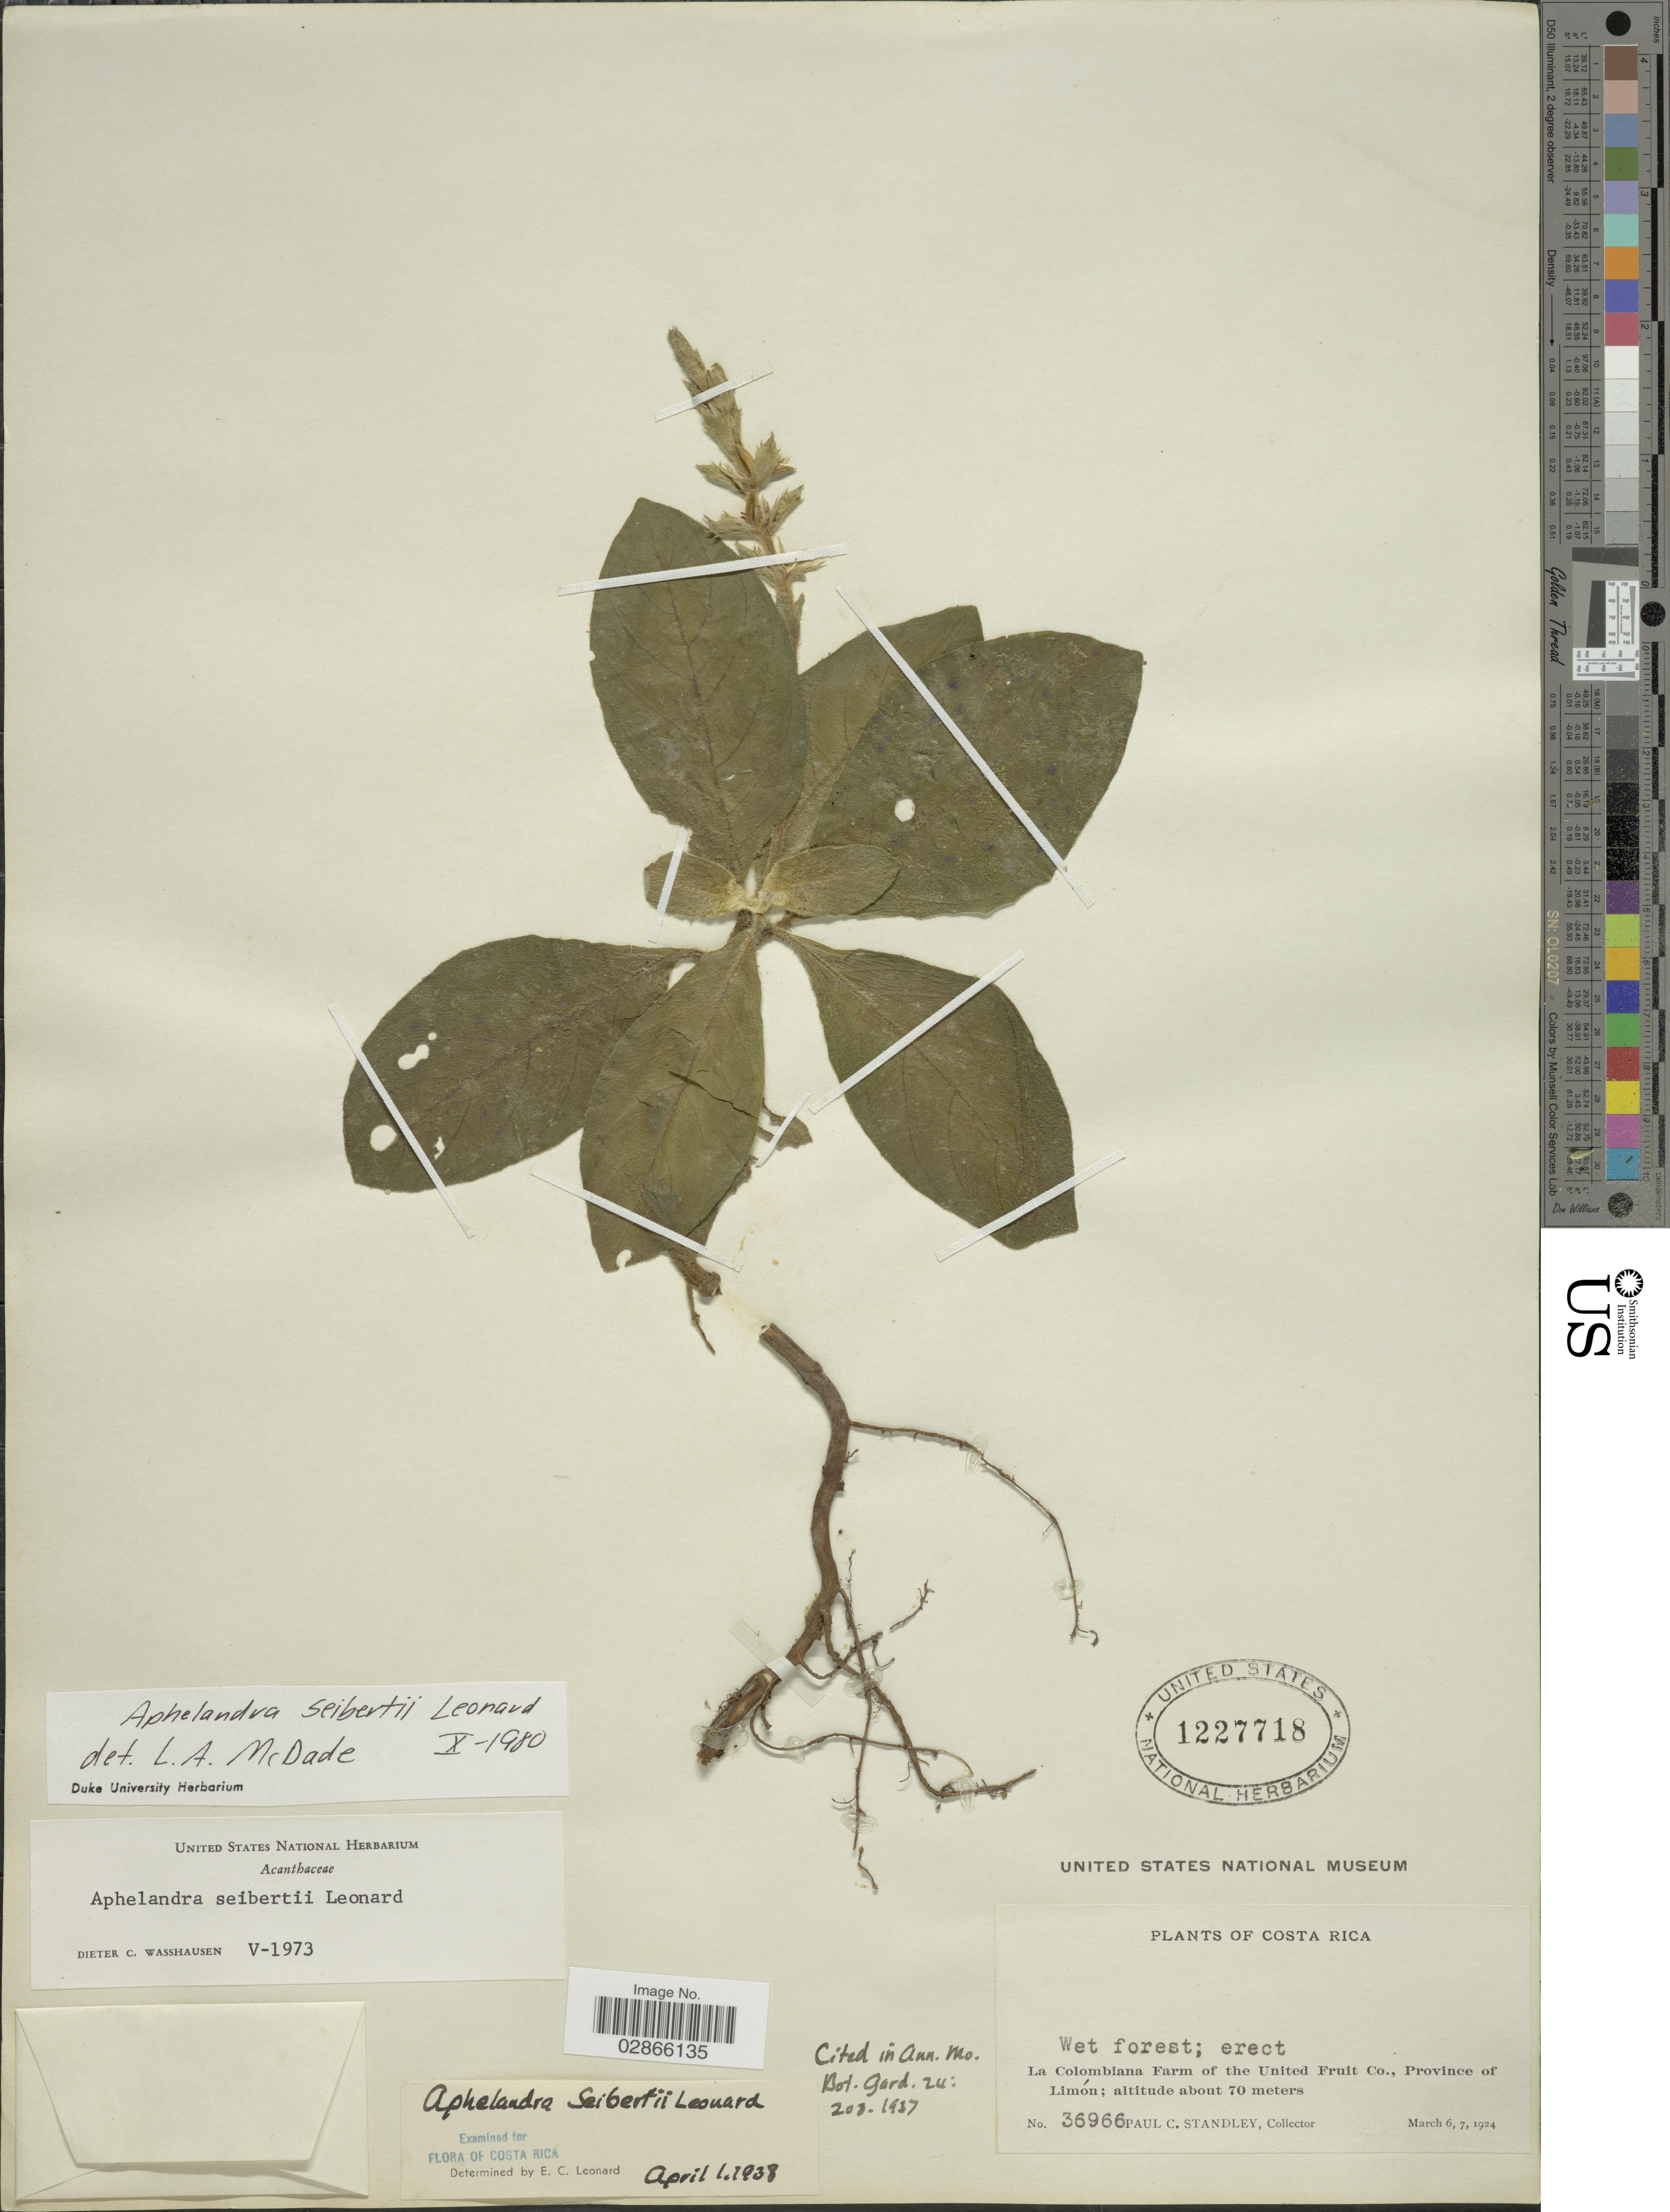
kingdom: Plantae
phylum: Tracheophyta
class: Magnoliopsida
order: Lamiales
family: Acanthaceae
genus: Aphelandra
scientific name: Aphelandra seibertii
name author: Leonard in Woodson & Seibert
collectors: P. C. Standley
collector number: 36966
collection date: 1924-03-06/1924-03-07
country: Costa Rica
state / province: Limón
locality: La Colombiana Farm of the United Fruit Co.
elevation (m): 70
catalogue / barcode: US 1227718